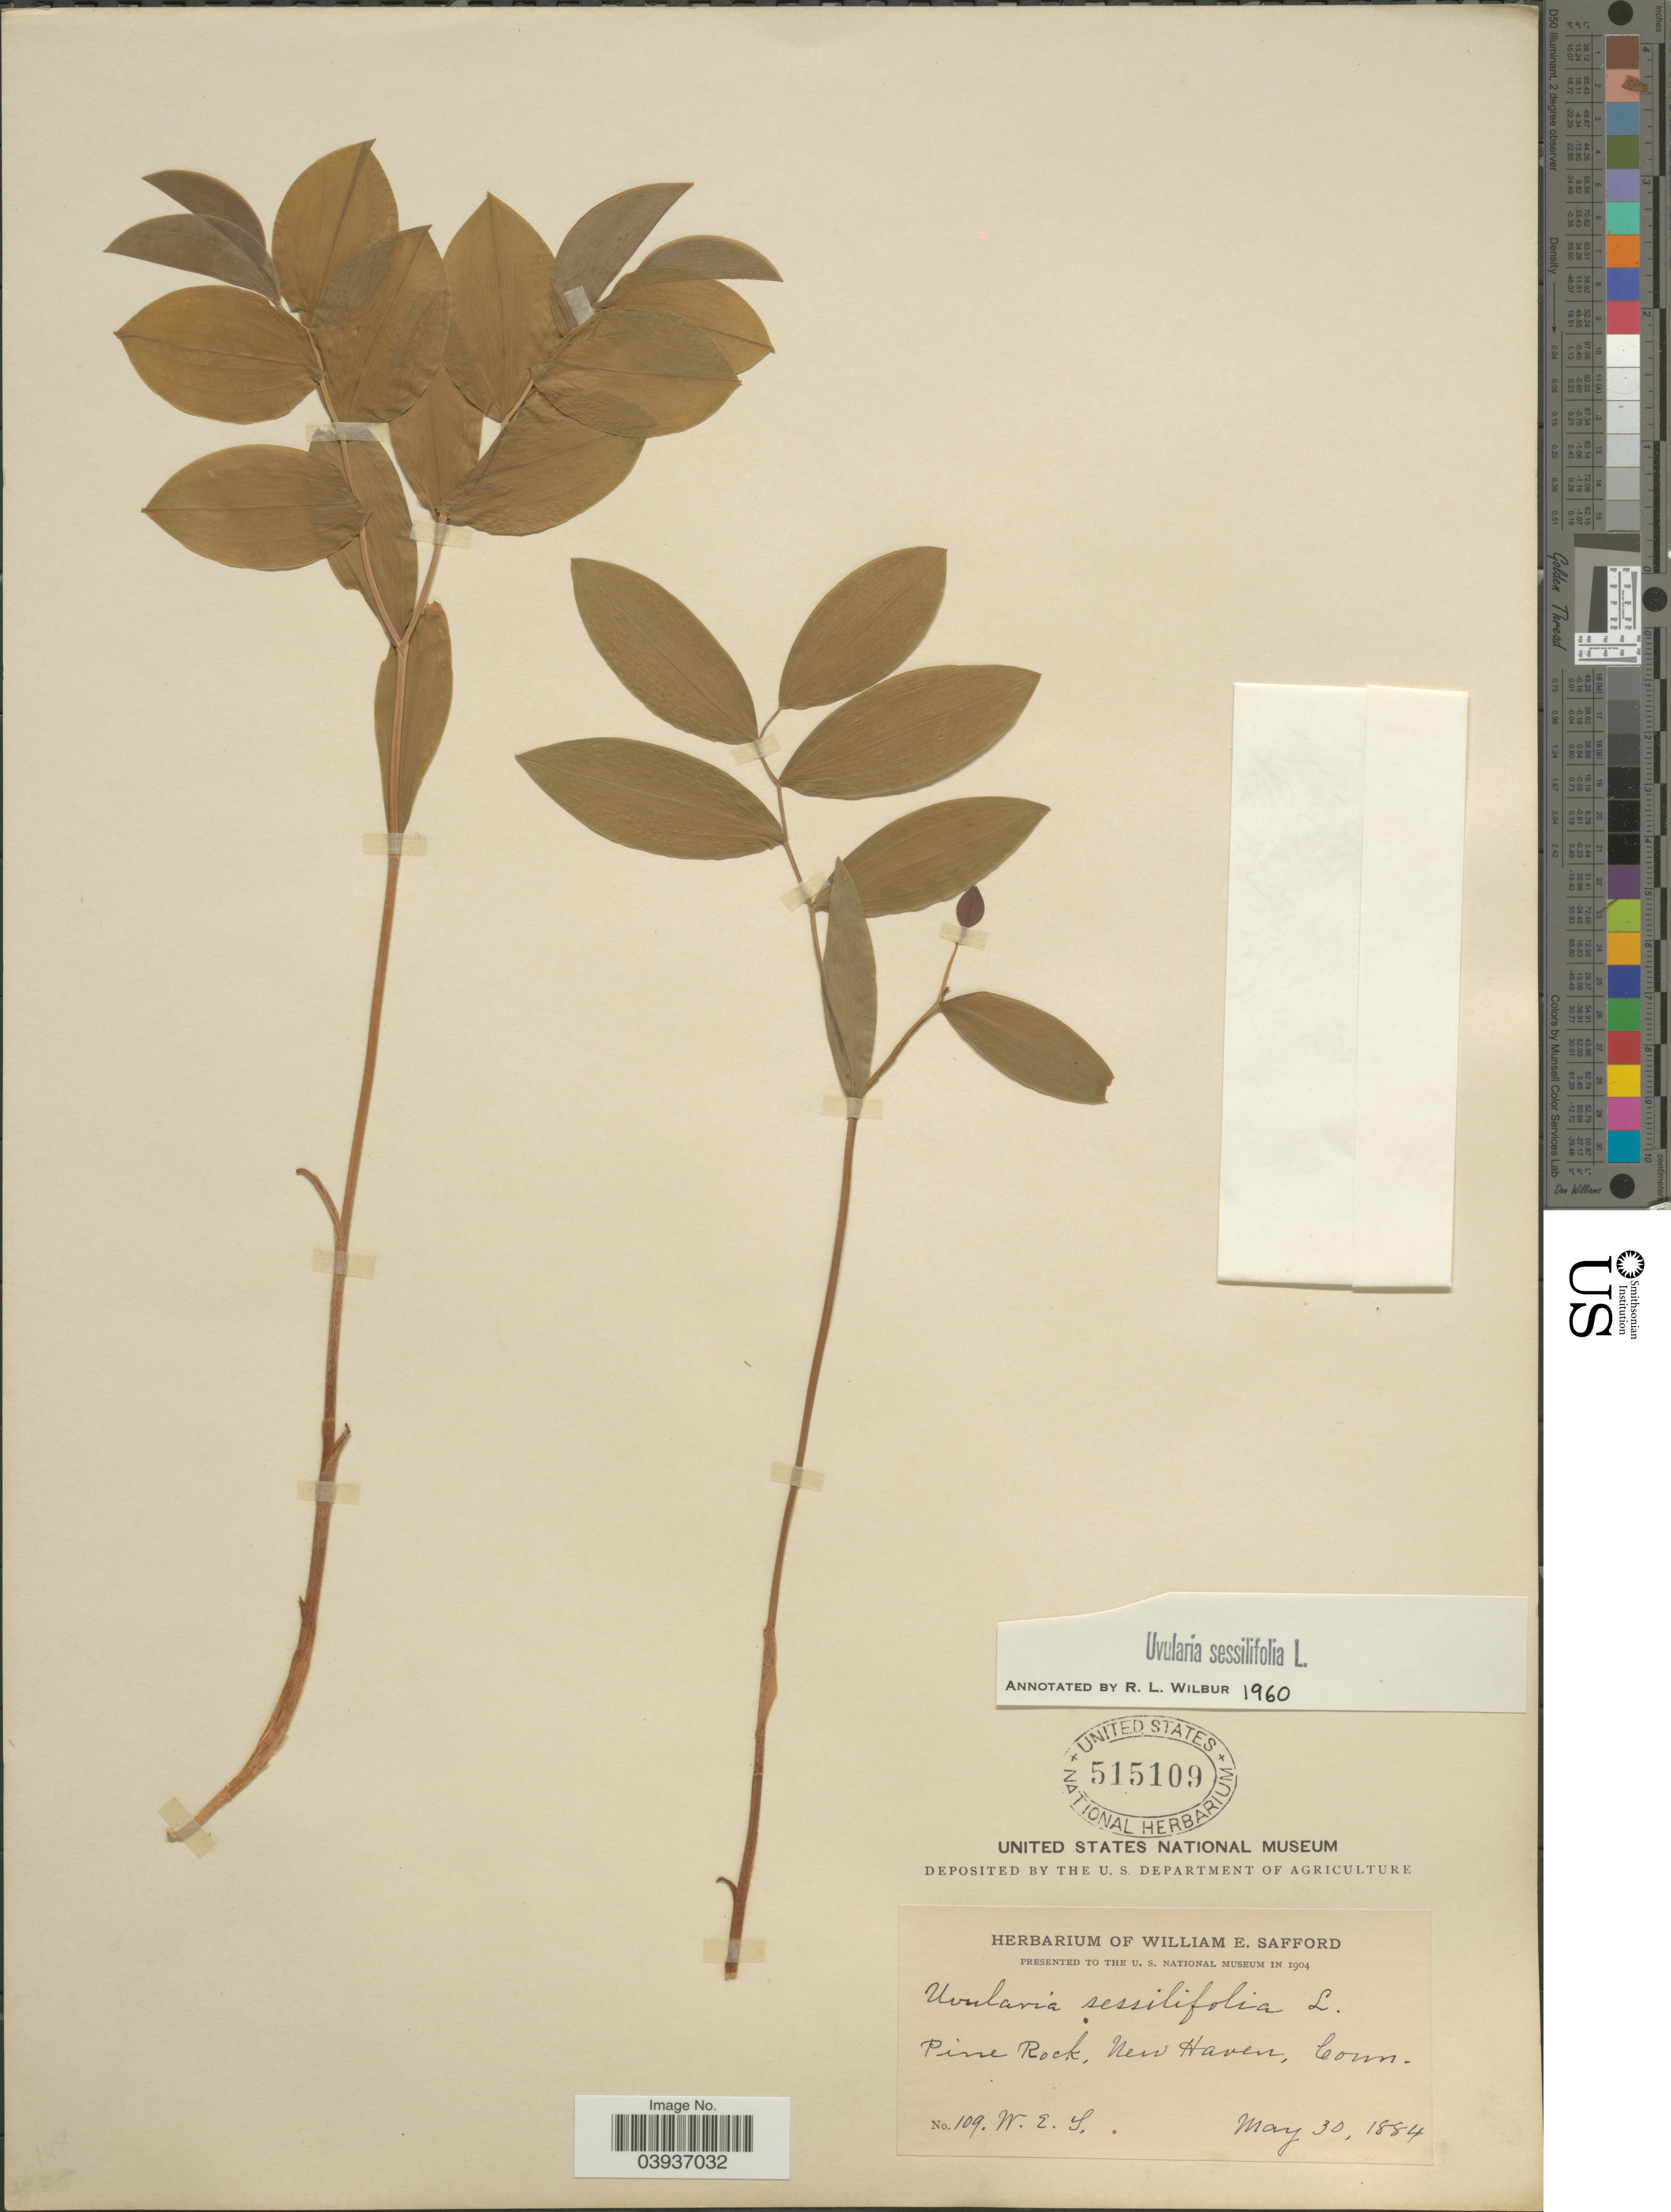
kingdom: Plantae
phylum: Tracheophyta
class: Liliopsida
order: Liliales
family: Colchicaceae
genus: Uvularia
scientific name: Uvularia sessilifolia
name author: L.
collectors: W. E. Safford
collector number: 109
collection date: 1884-05-30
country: United States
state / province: Connecticut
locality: Pine Rock, New Haven.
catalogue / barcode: US 515109